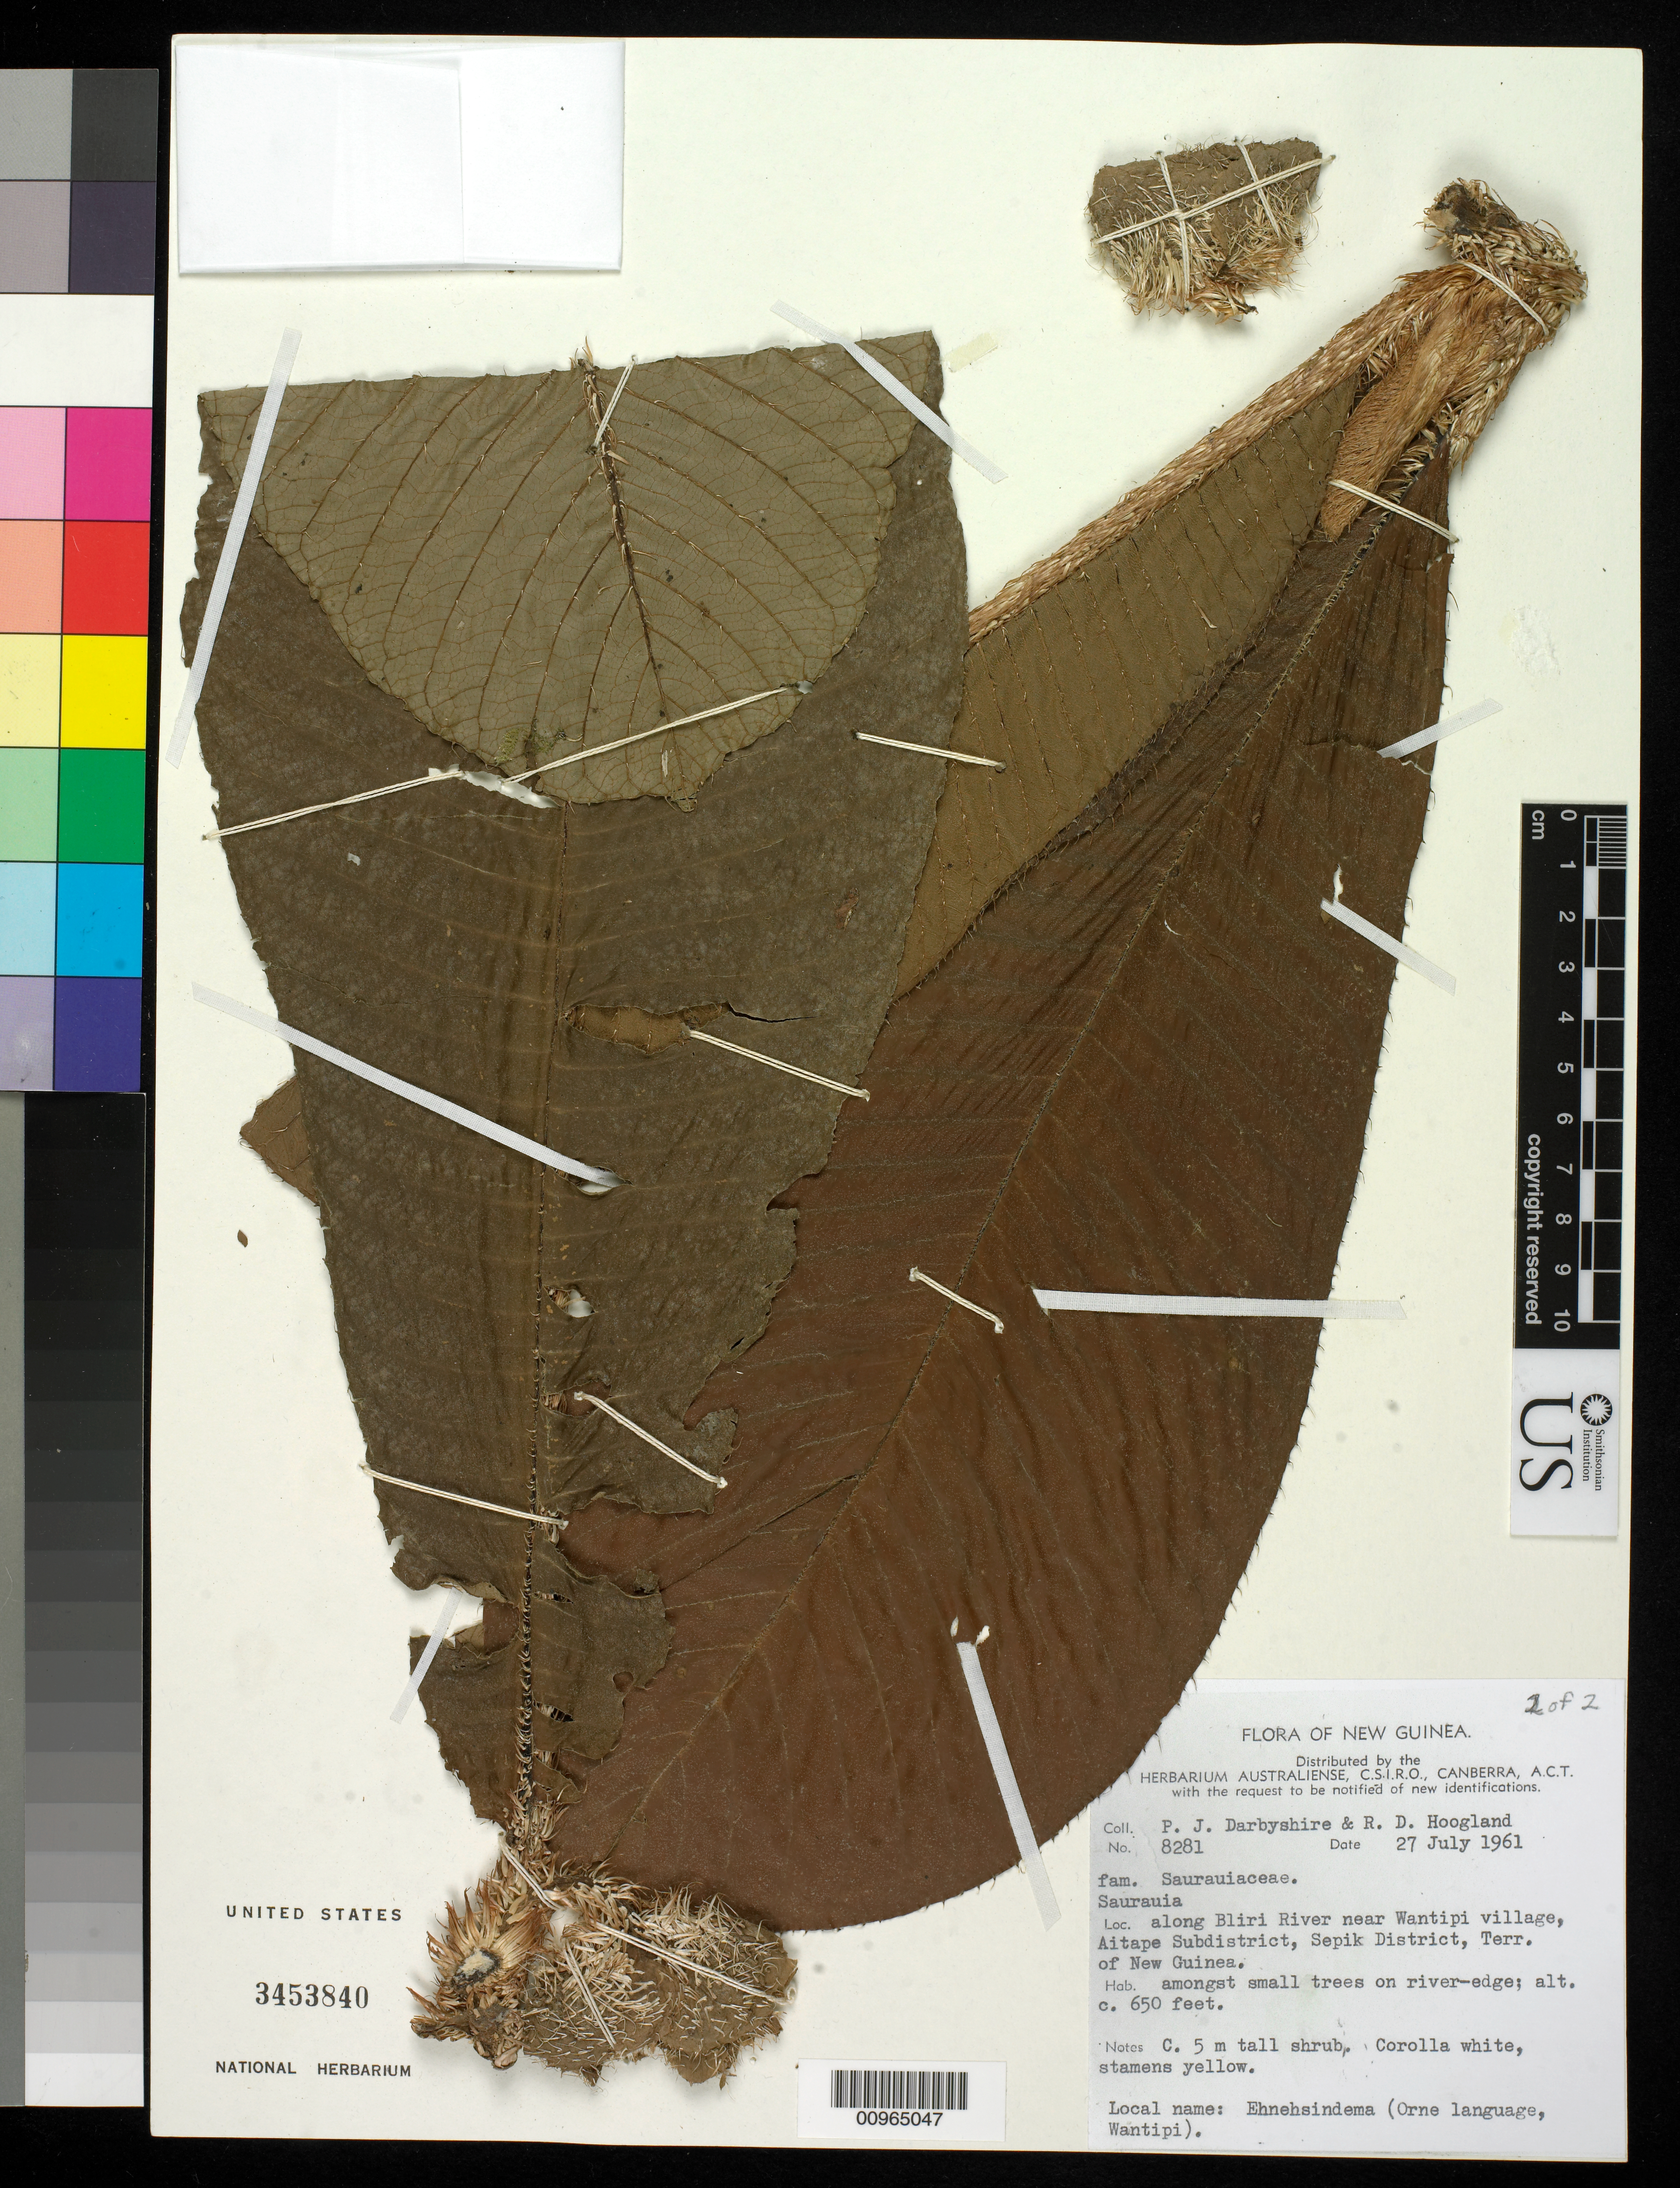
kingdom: Plantae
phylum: Tracheophyta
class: Magnoliopsida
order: Ericales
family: Actinidiaceae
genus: Saurauia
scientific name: Saurauia sp.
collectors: P. Darbyshire & R. D. Hoogland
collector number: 8281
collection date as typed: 27 Jul 1961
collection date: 1961-07-27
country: Papua New Guinea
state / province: Sandaun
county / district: Aitape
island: New Guinea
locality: Along Bliri River near Wantipi village.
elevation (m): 198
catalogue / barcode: US 3453840